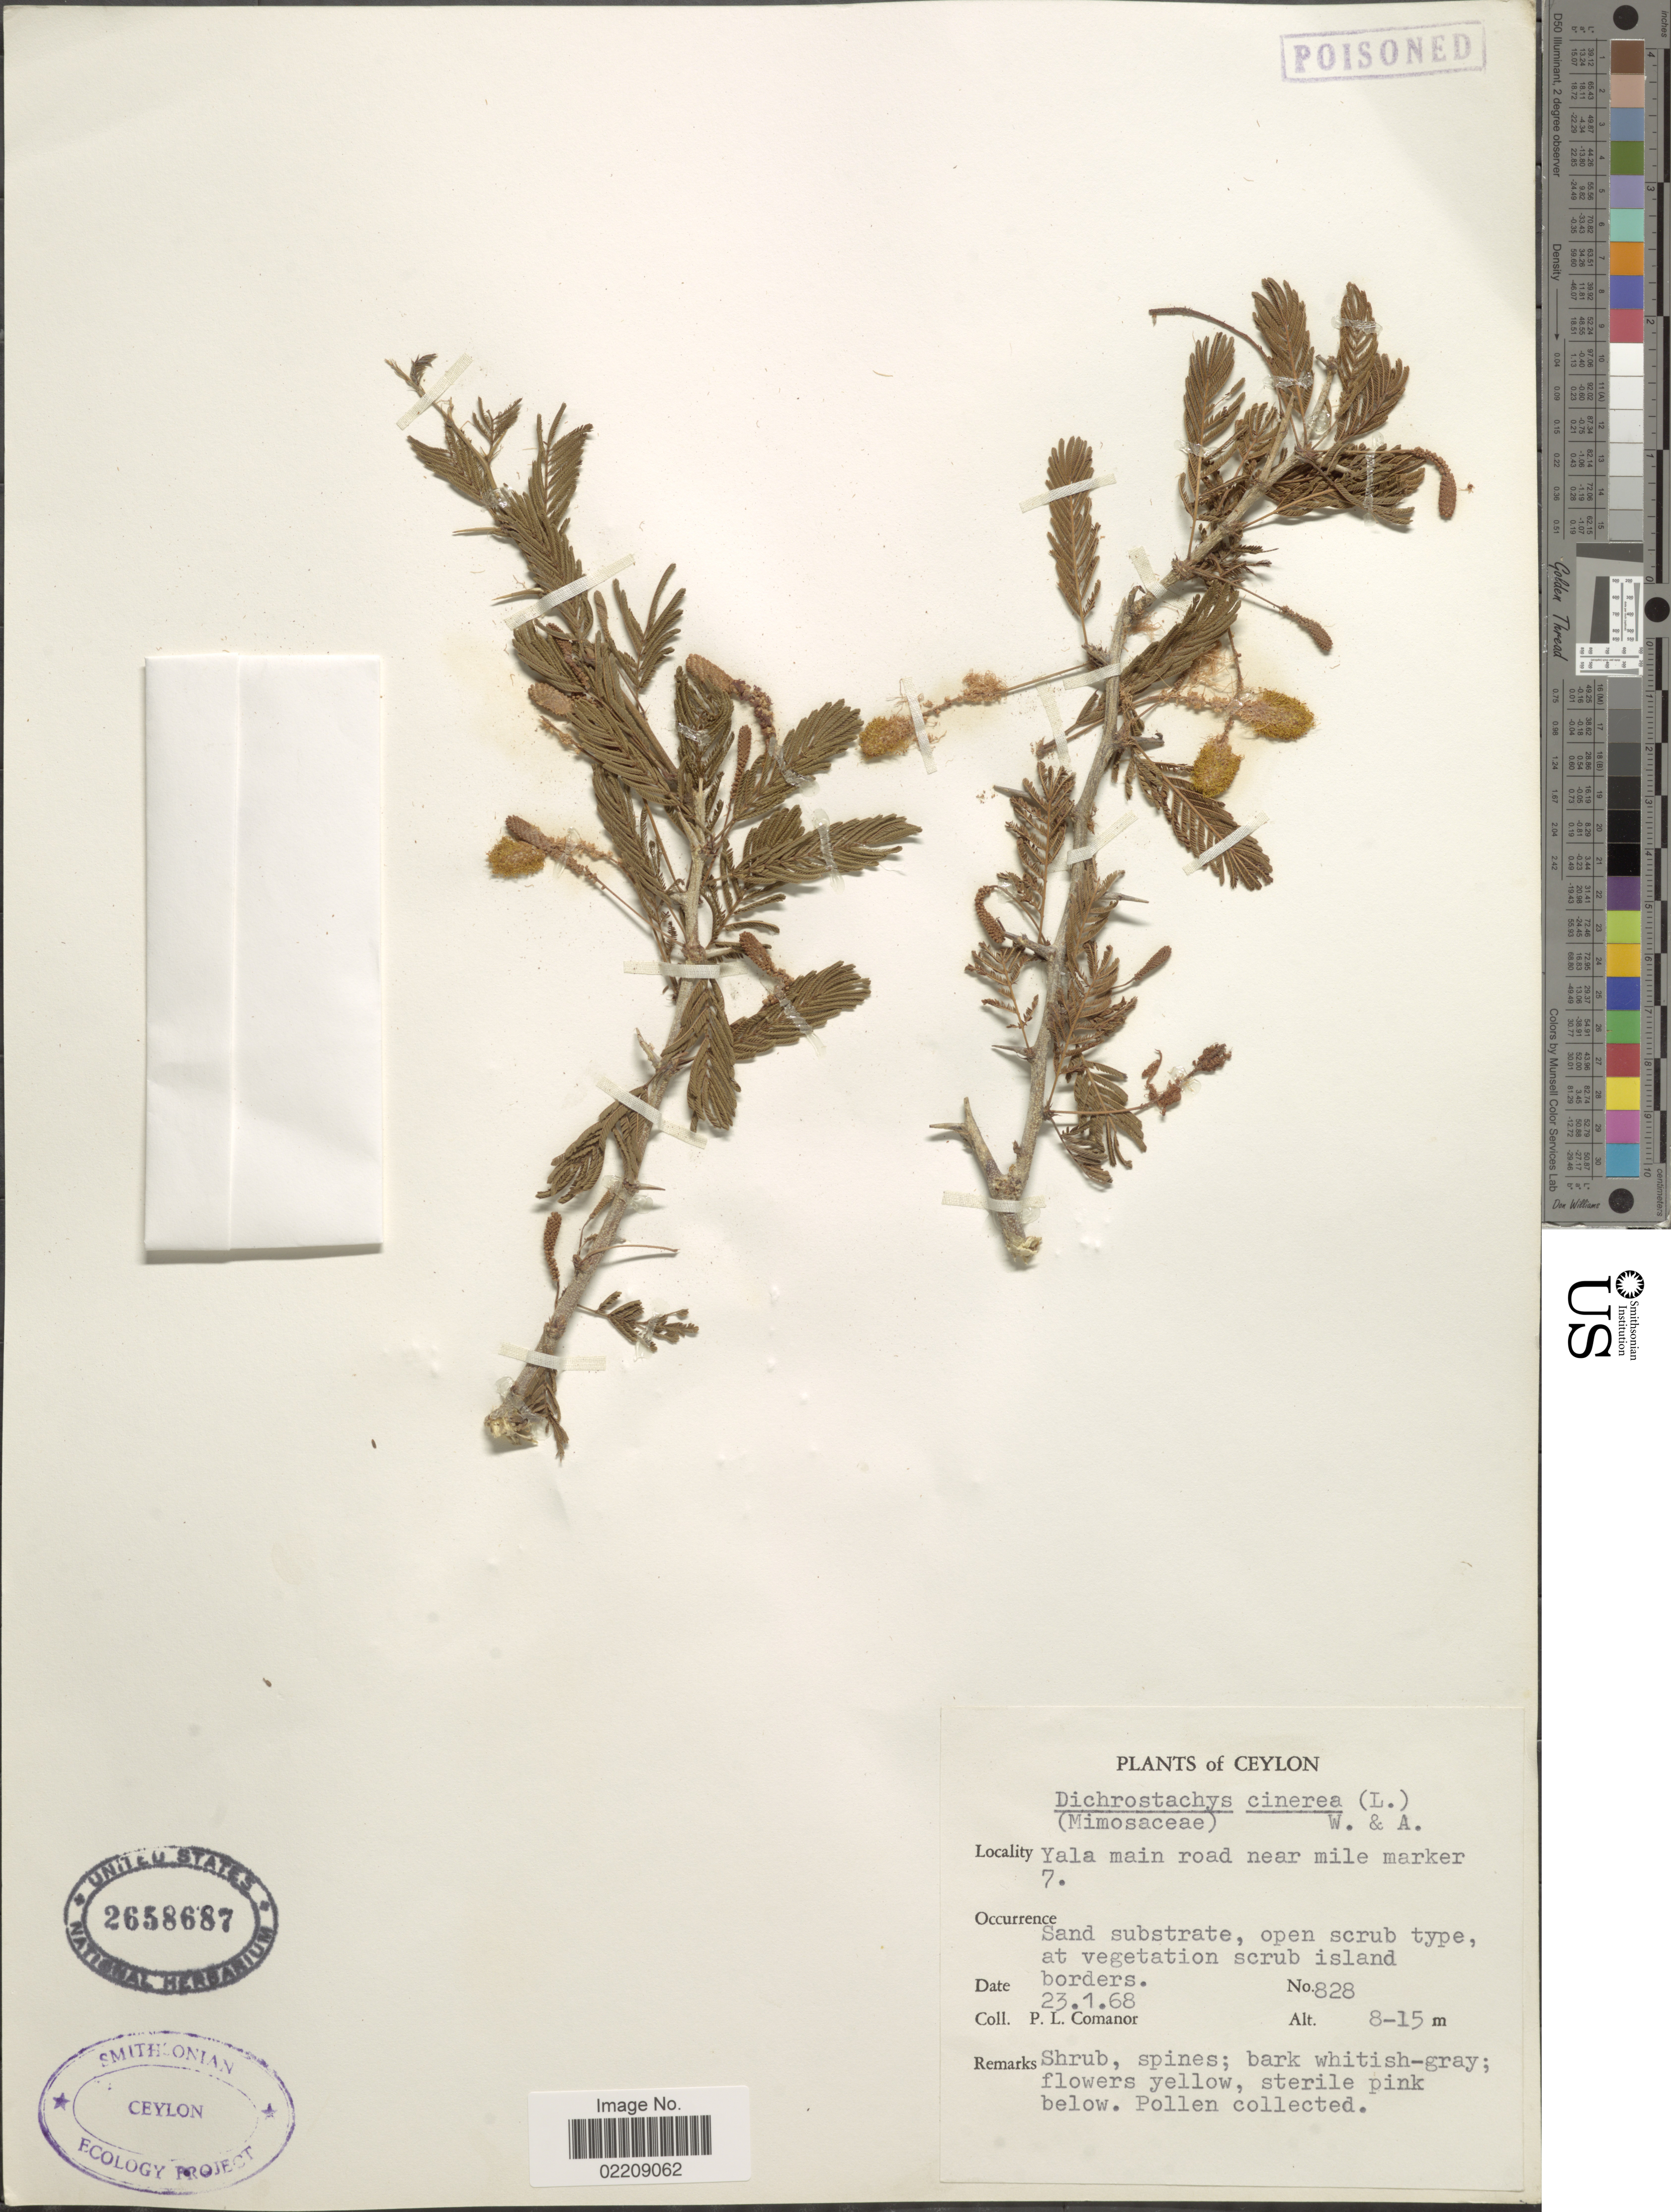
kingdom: Plantae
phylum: Tracheophyta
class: Magnoliopsida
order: Fabales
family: Fabaceae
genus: Dichrostachys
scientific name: Dichrostachys cinerea R. Vig., nom. illeg.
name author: R. Vig.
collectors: P. Comanor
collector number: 828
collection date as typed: Transcribed d/m/y: 23/1/68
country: Sri Lanka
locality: Ceylon, Yala main road near mile marker 7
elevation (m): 8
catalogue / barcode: US 2658687